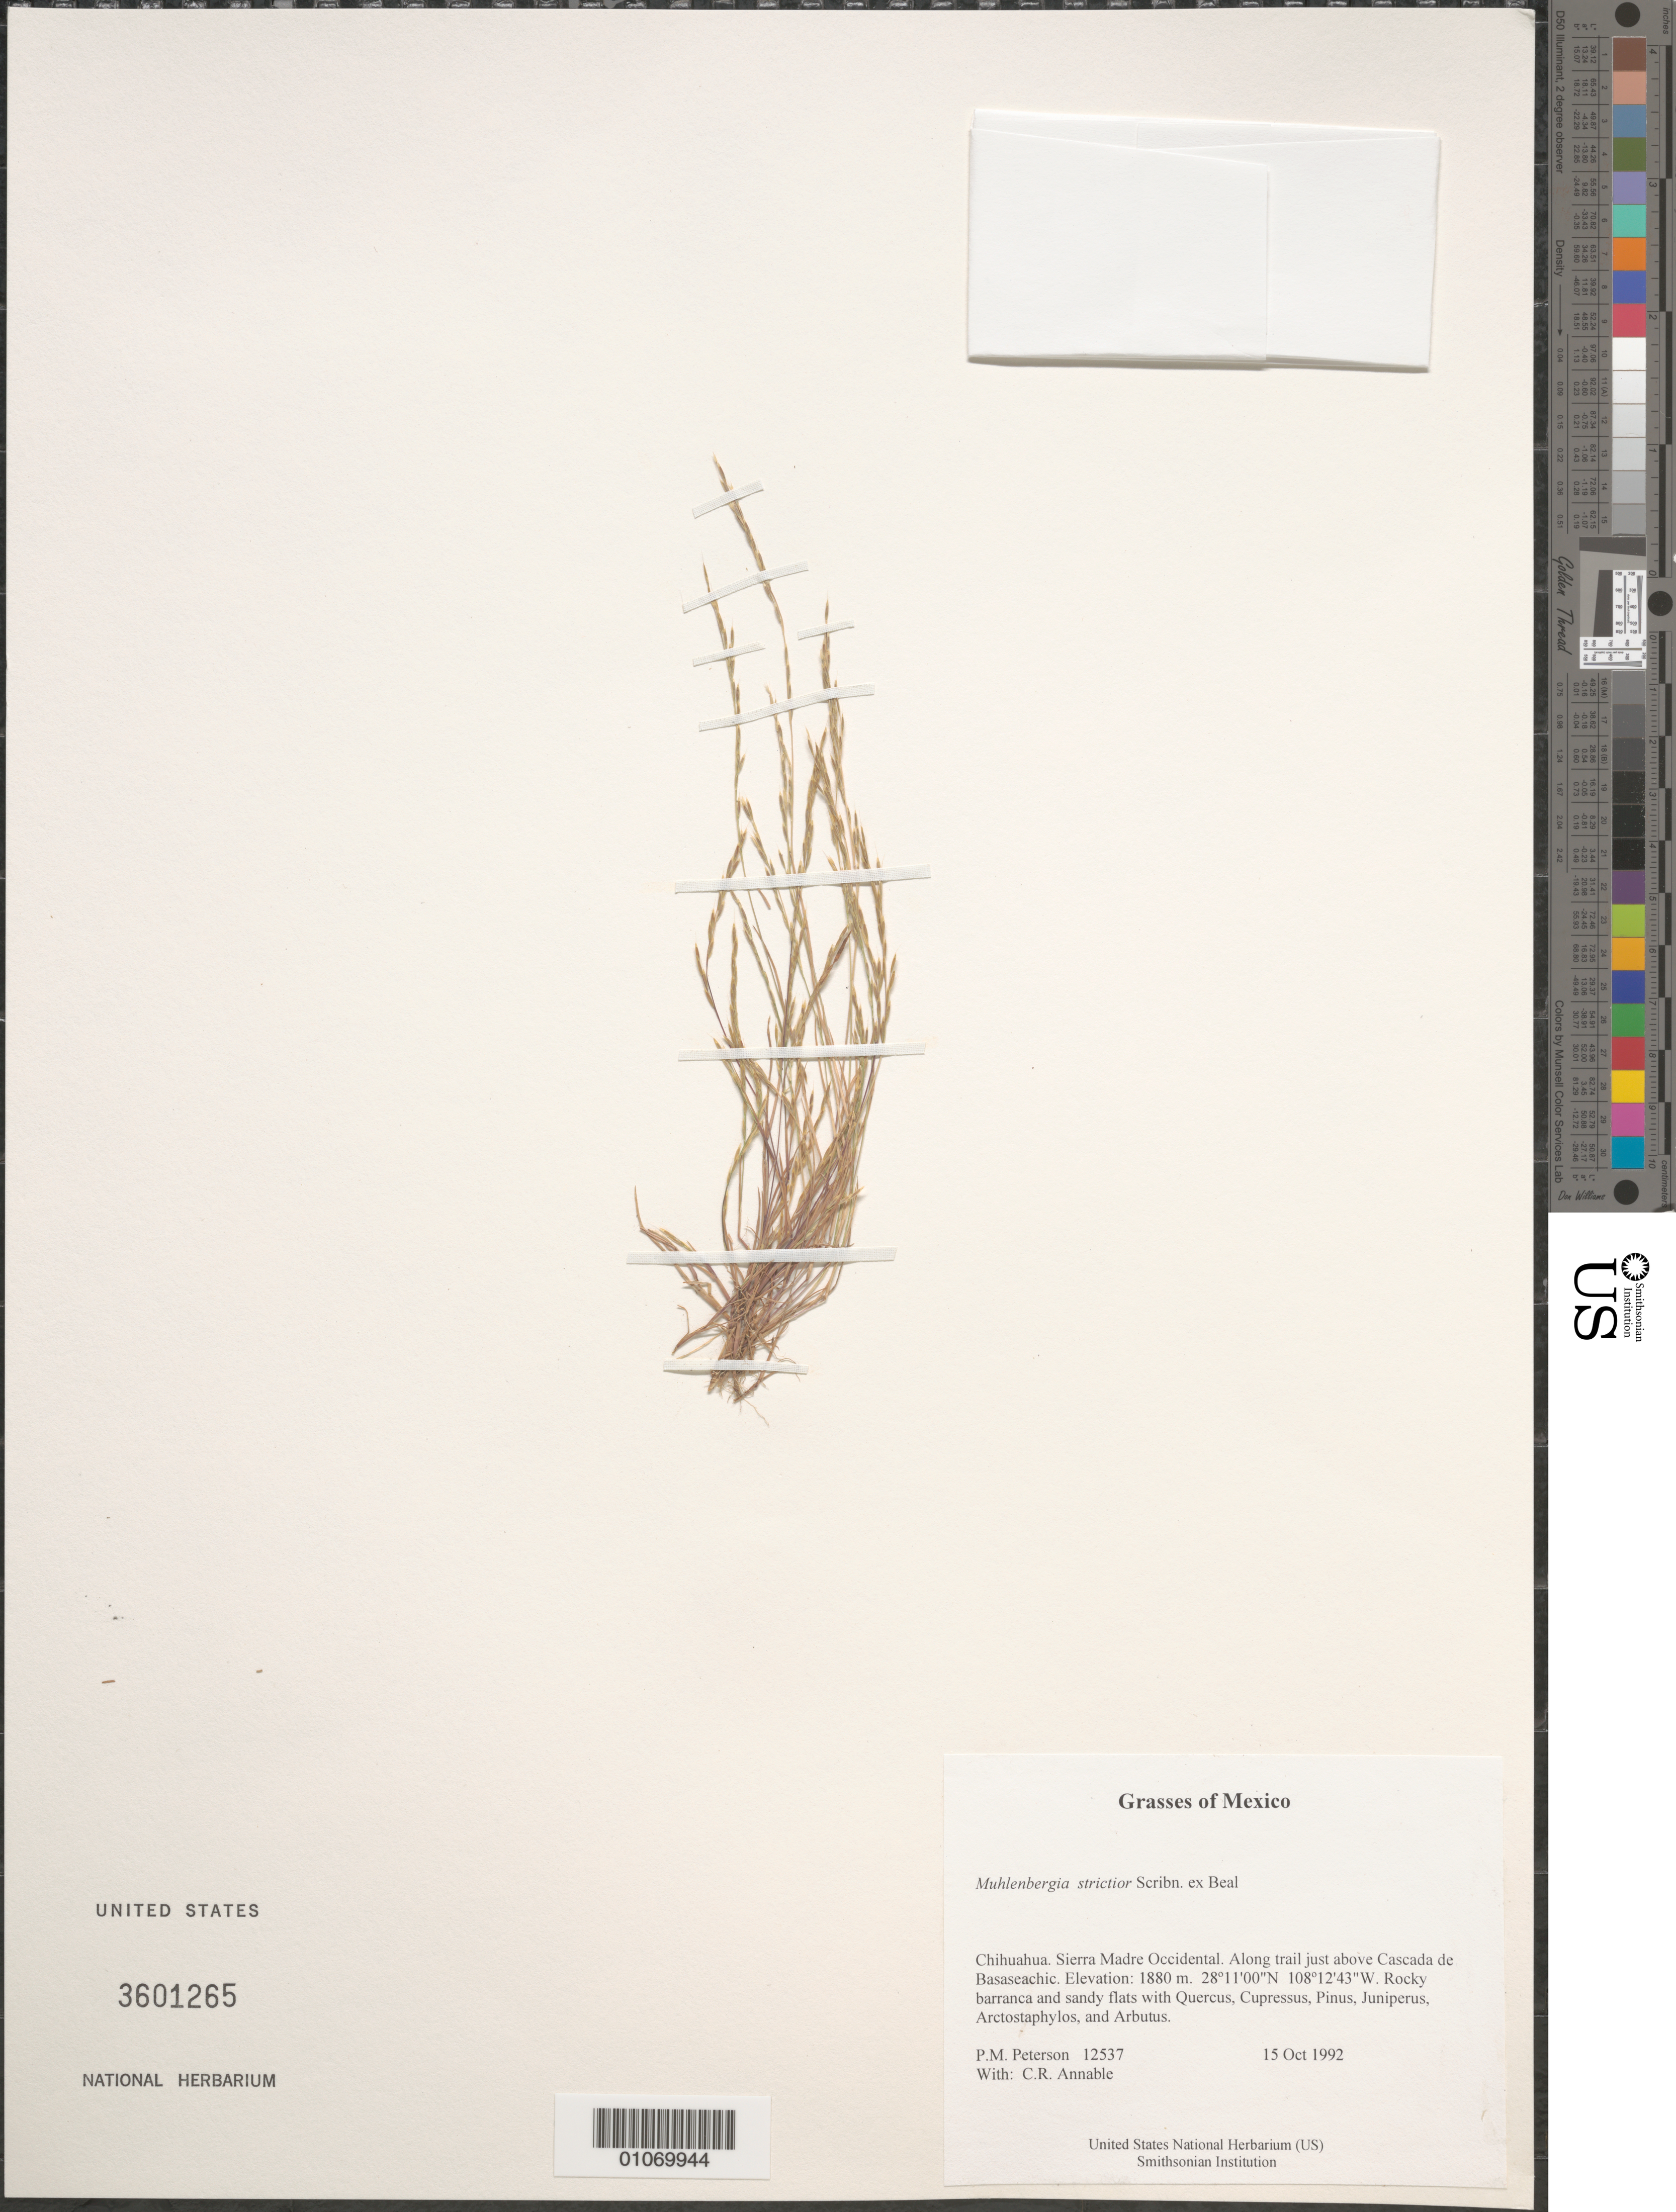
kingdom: Plantae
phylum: Tracheophyta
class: Liliopsida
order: Poales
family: Poaceae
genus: Muhlenbergia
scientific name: Muhlenbergia strictior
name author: Scribn. ex W.J. Beal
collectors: P. M. Peterson & C. R. Annable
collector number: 12537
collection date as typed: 15 Oct 1992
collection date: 1992-10-15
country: Mexico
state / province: Chihuahua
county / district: Sierra Madre Occidental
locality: Along trail just above Cascada de Basaseachic.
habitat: Rocky barranca and sandy flats with Quercus, Cupressus, Pinus, Juniperus, Arctostaphylos, and Arbutus.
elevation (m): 1880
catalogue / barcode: US 3601265